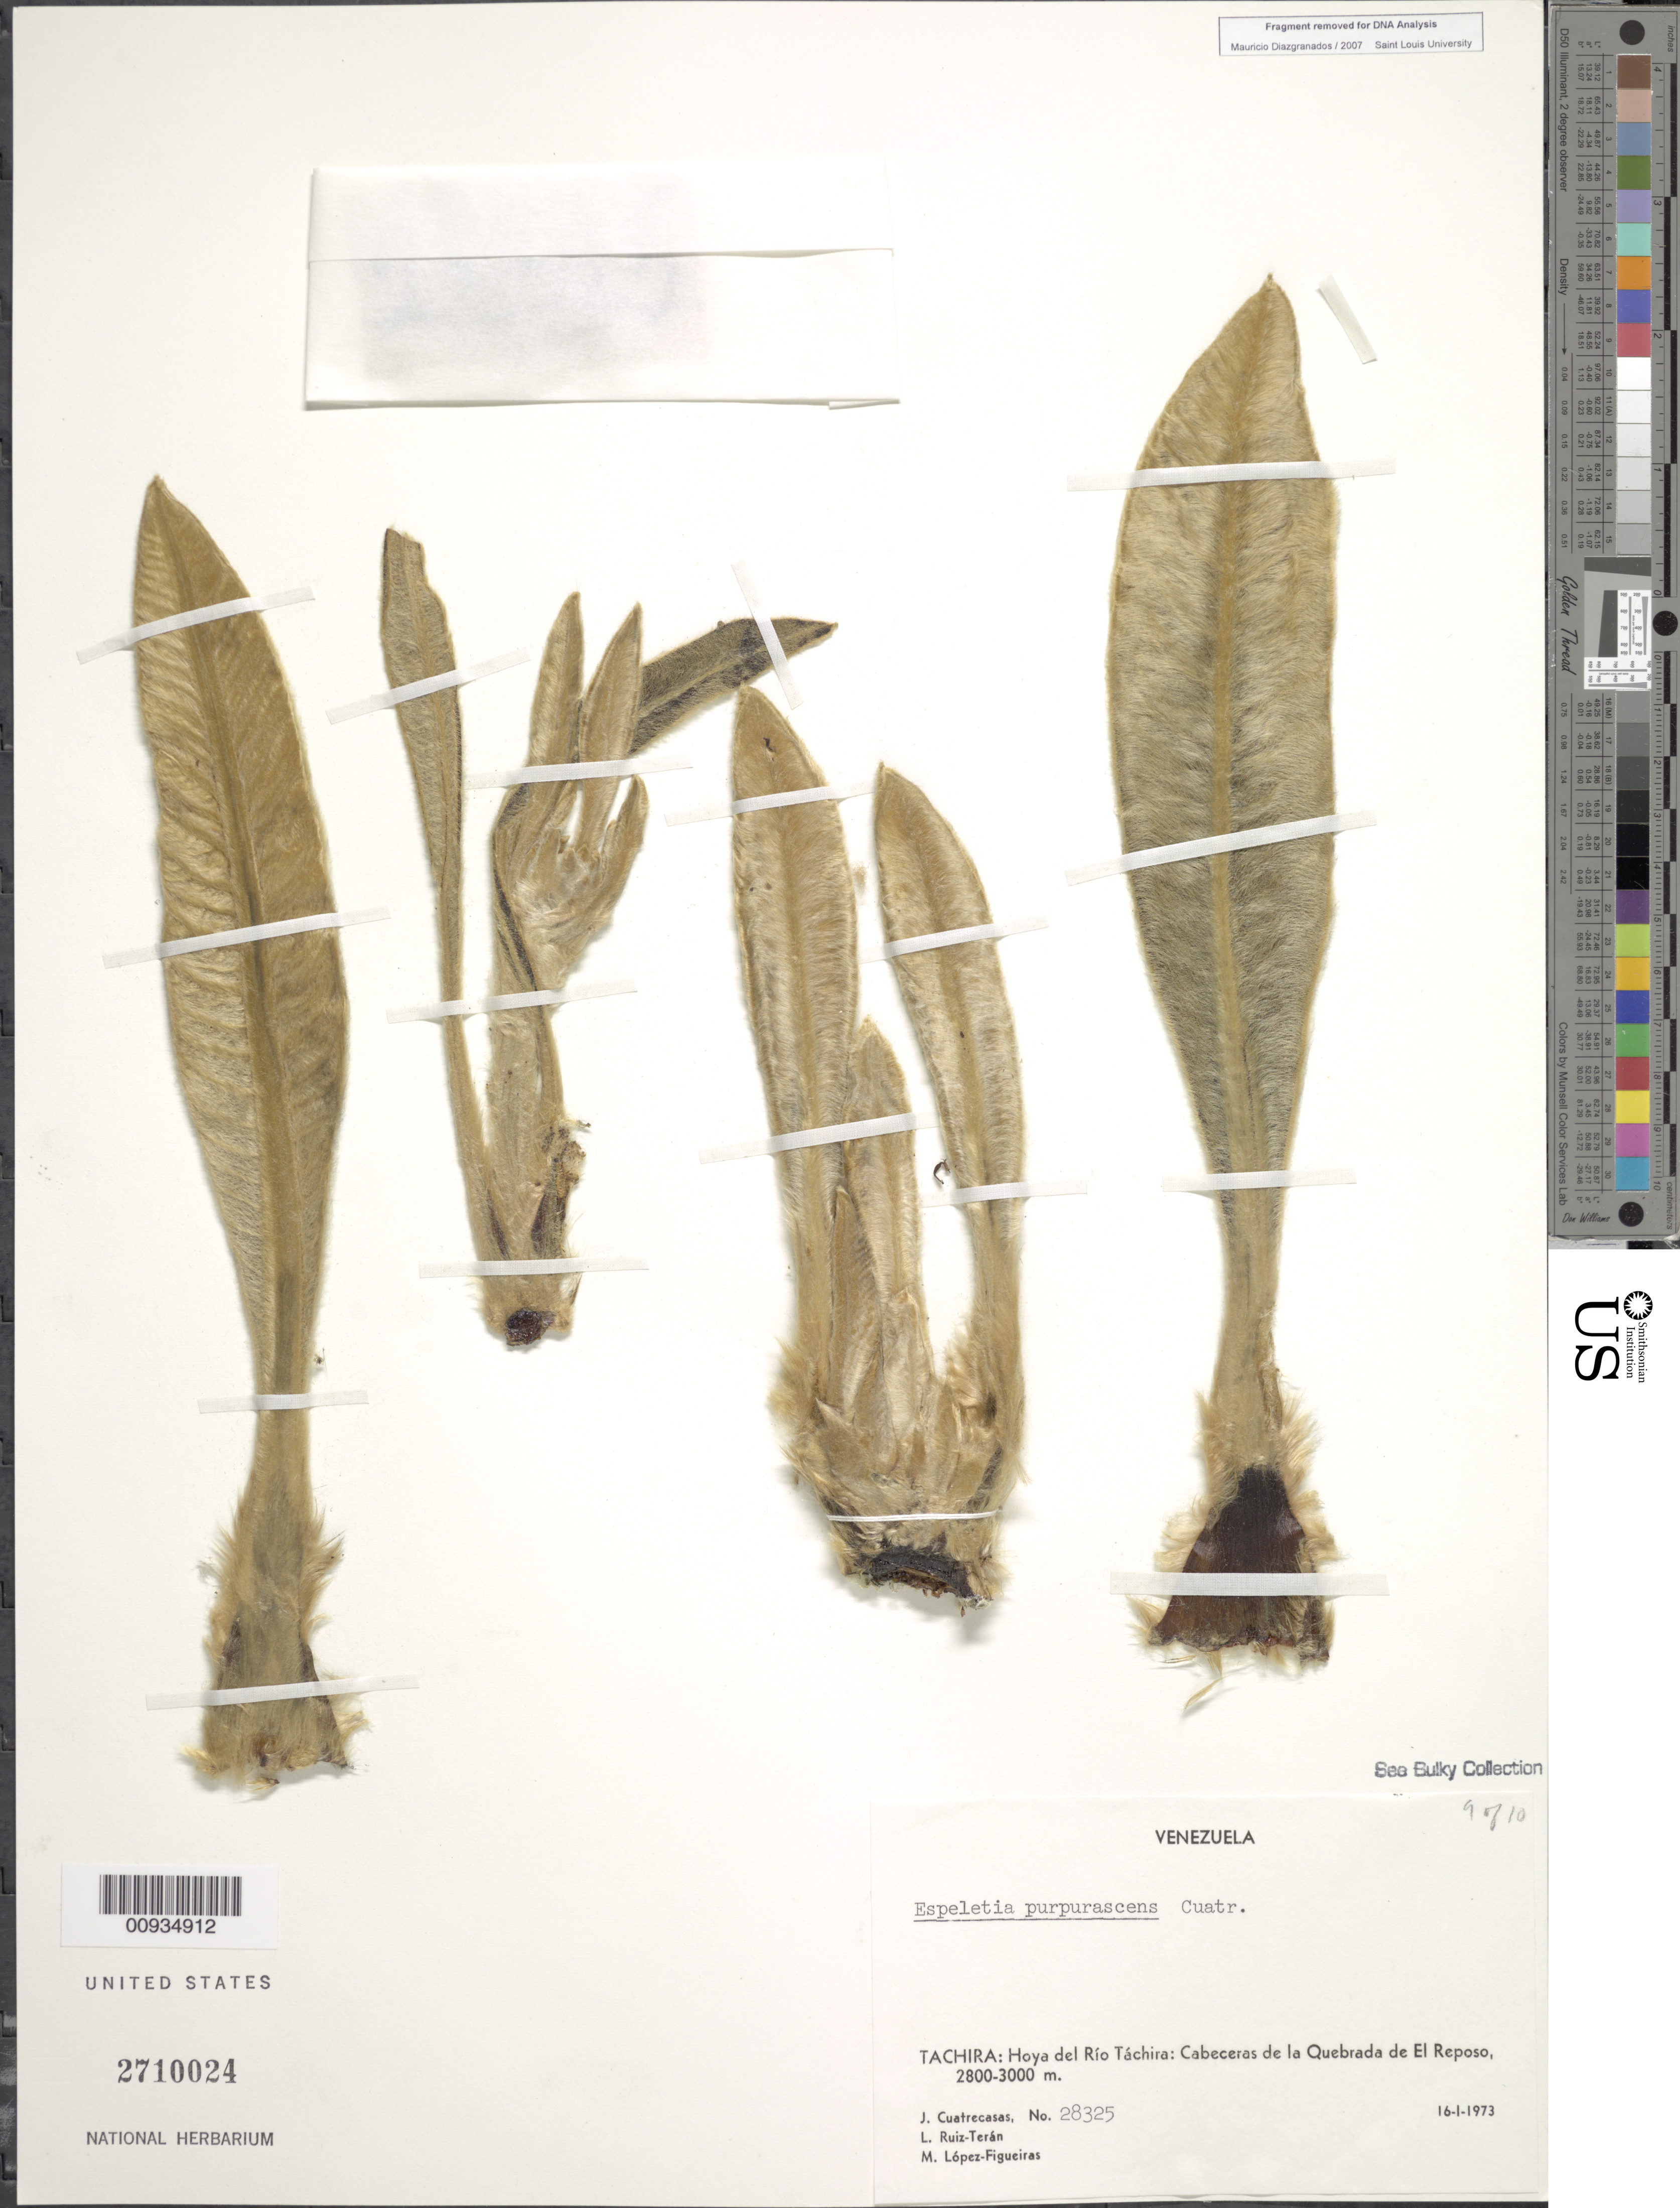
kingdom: Plantae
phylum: Tracheophyta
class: Magnoliopsida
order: Asterales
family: Asteraceae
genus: Espeletiopsis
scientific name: Espeletiopsis purpurascens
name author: (Cuatrec.) Cuatrec.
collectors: J. Cuatrecasas, L. E. Ruíz-Terán & M. López Figueiras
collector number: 28325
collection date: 1973-01-16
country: Venezuela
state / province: Tachira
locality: Hoya del Rio Tachira, Cabeceras de la Quebrada de El Reposo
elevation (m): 2800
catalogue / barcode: US 2710024